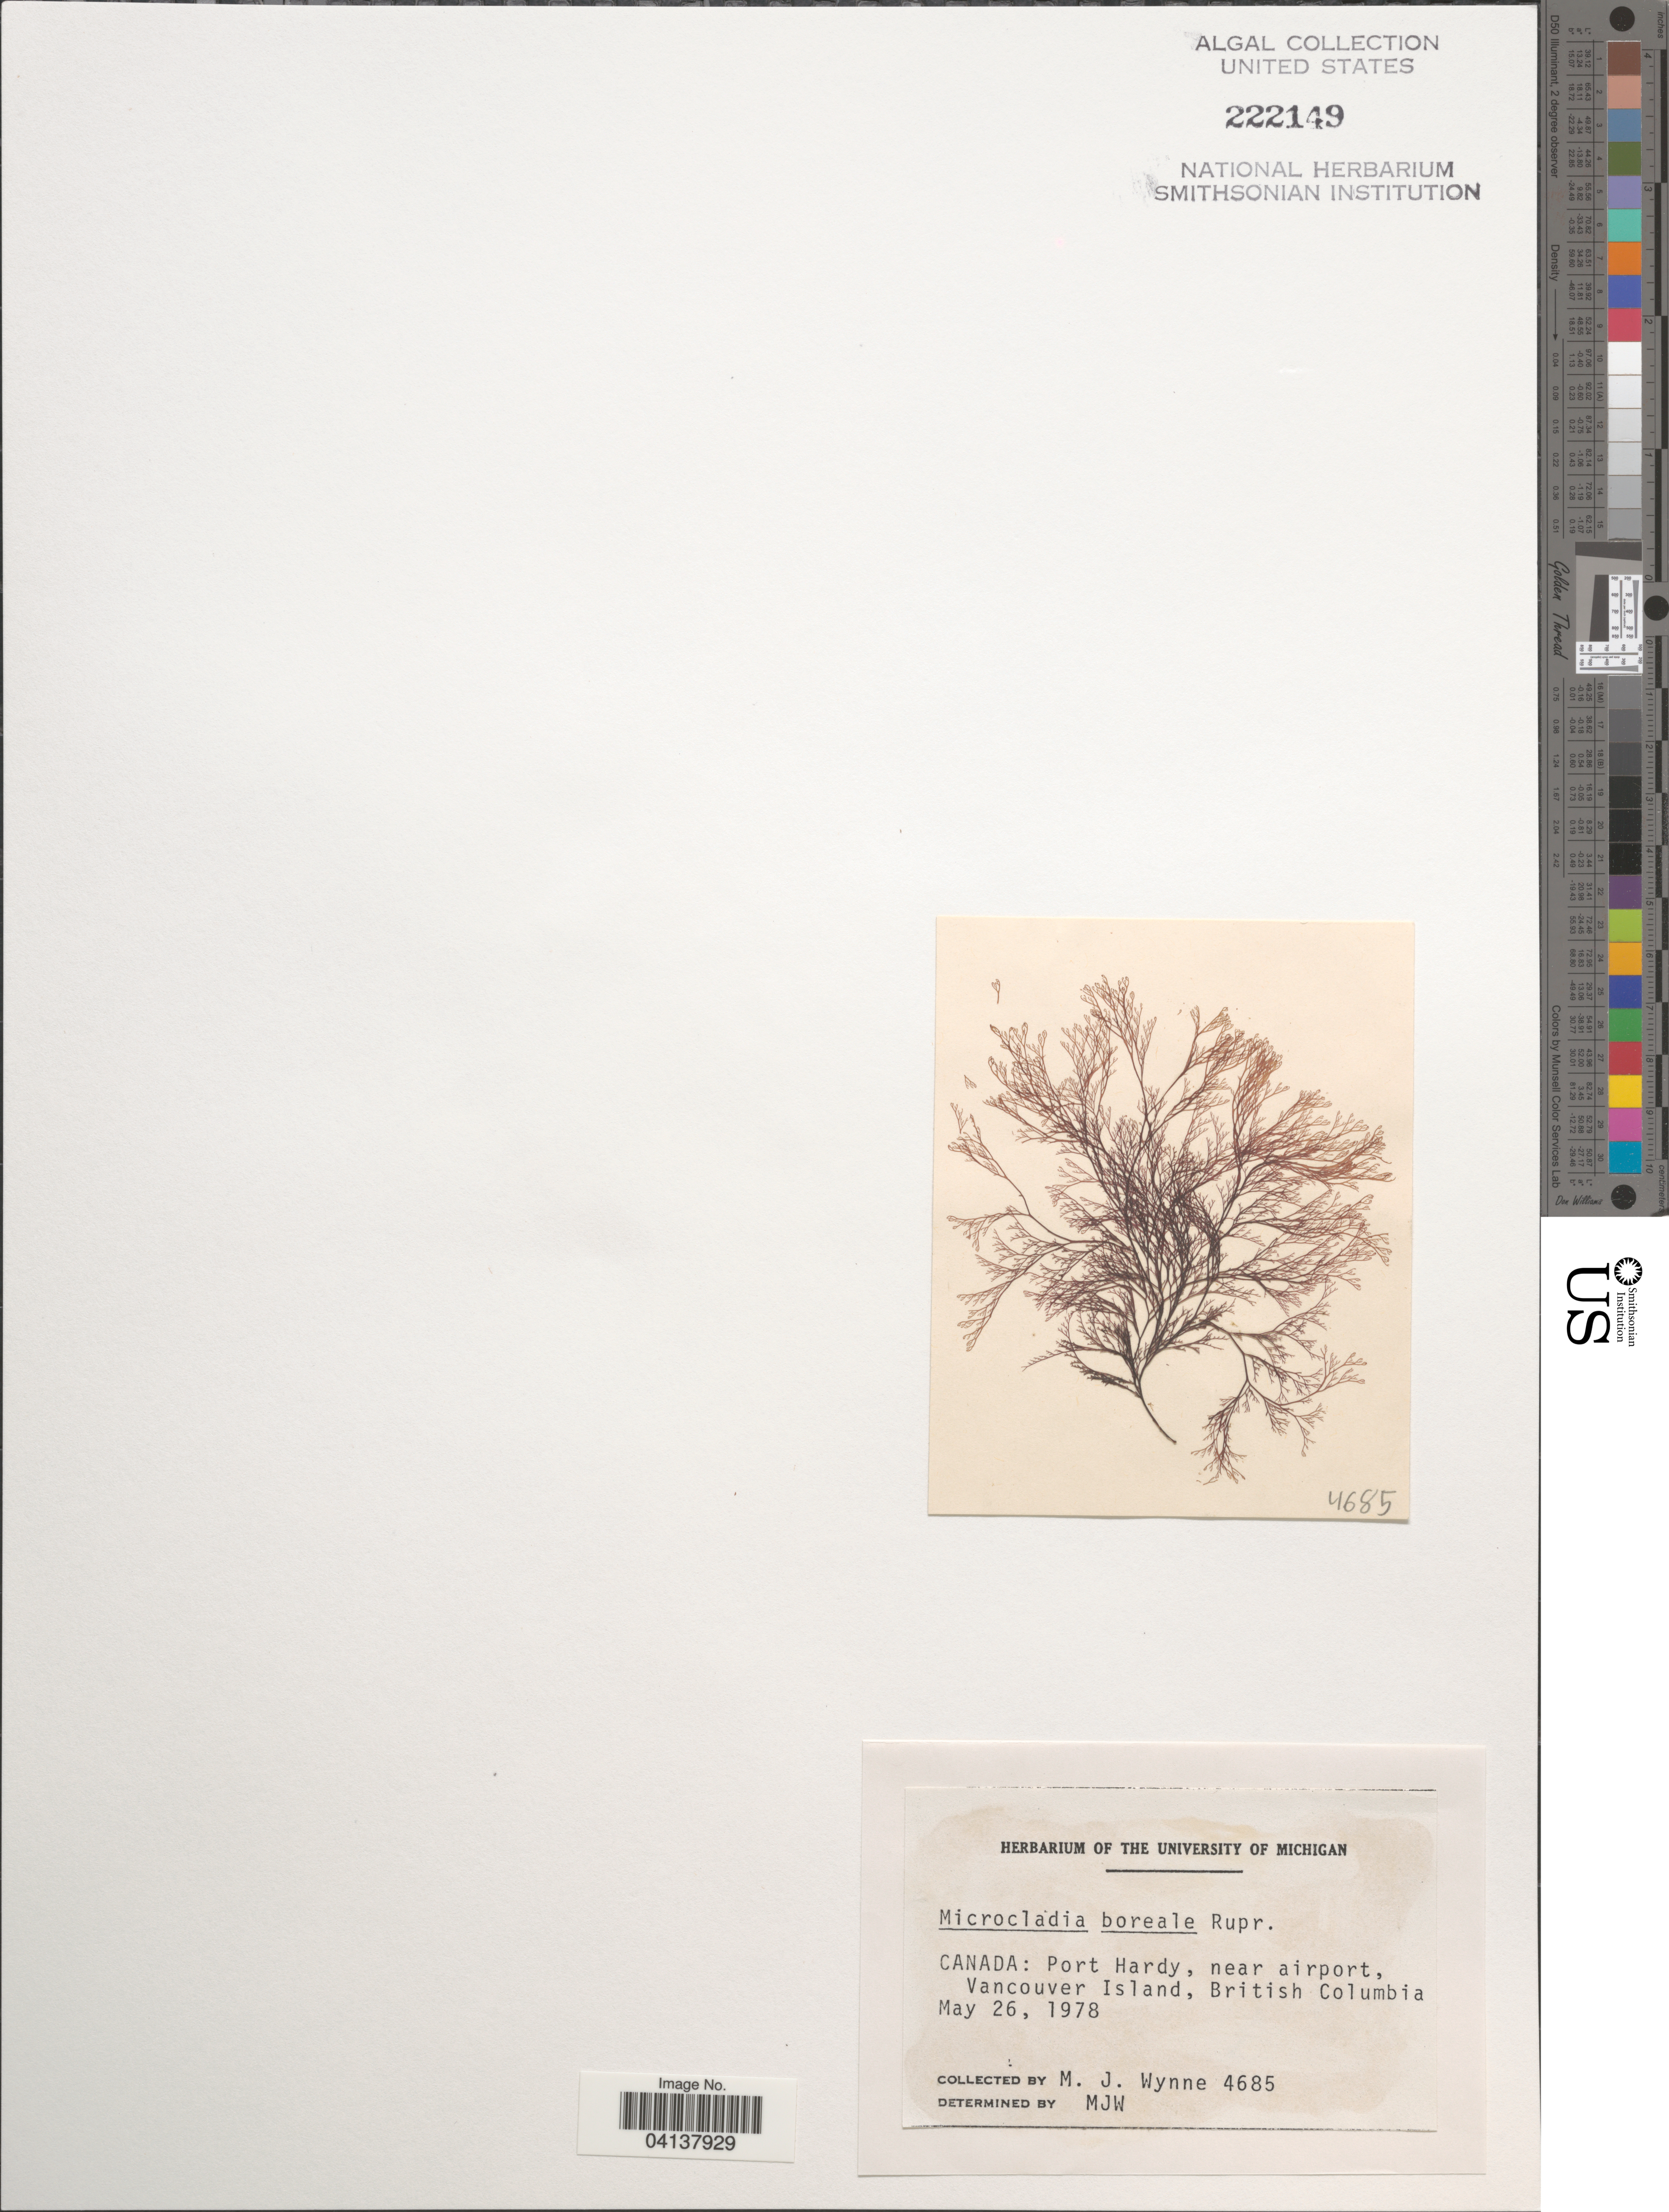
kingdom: Plantae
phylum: Rhodophyta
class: Florideophyceae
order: Ceramiales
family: Ceramiaceae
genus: Microcladia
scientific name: Microcladia borealis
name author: Rupr.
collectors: M.J. Wynne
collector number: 4685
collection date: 1978-05-26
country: Canada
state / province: British Columbia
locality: Port Hardy, near airport, Vancouver Island.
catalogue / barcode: US 222149